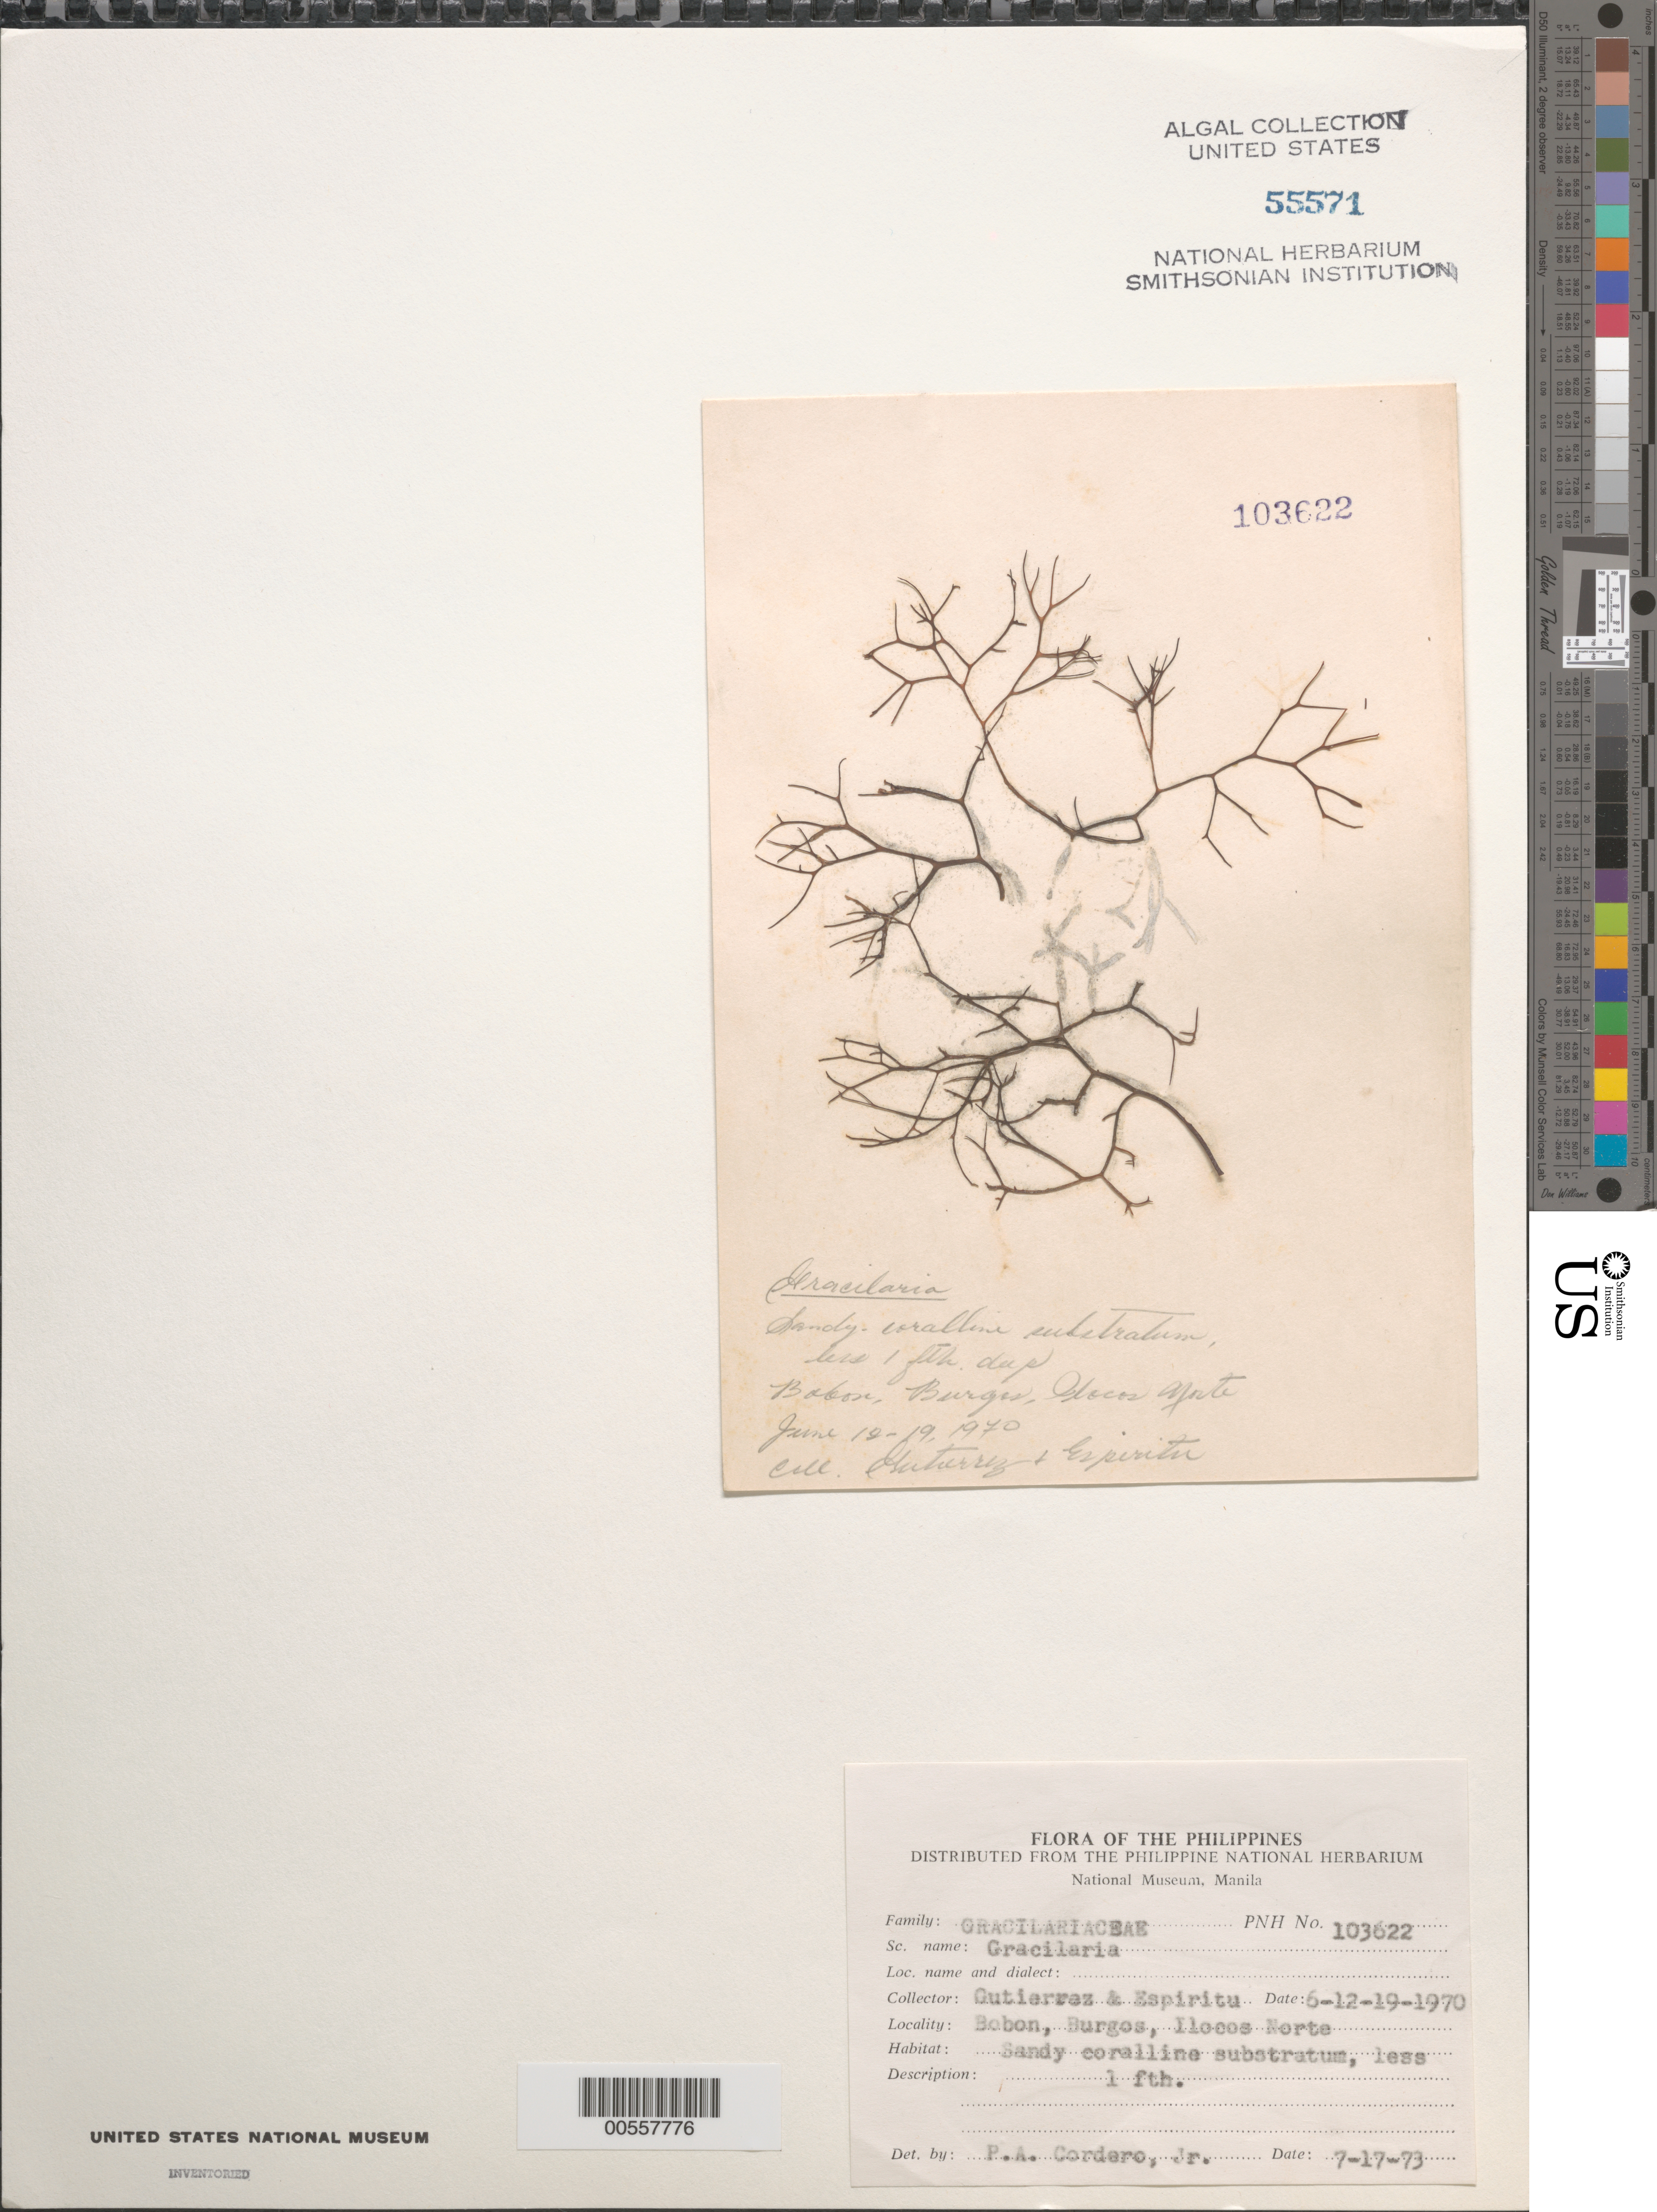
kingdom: Plantae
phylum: Rhodophyta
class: Florideophyceae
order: Gracilariales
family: Gracilariaceae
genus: Gracilaria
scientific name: Gracilaria sp.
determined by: Cordero, P. A., Jr.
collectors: -. Gutierrez & -. Espiritu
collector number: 103622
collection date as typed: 12 Jun 1970 TO 19 Jun 1970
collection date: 1970-06-12/1970-06-19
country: Philippines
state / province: Ilocos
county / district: Ilocos Norte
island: Luzon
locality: Bobon, Burgos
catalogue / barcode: US 55571